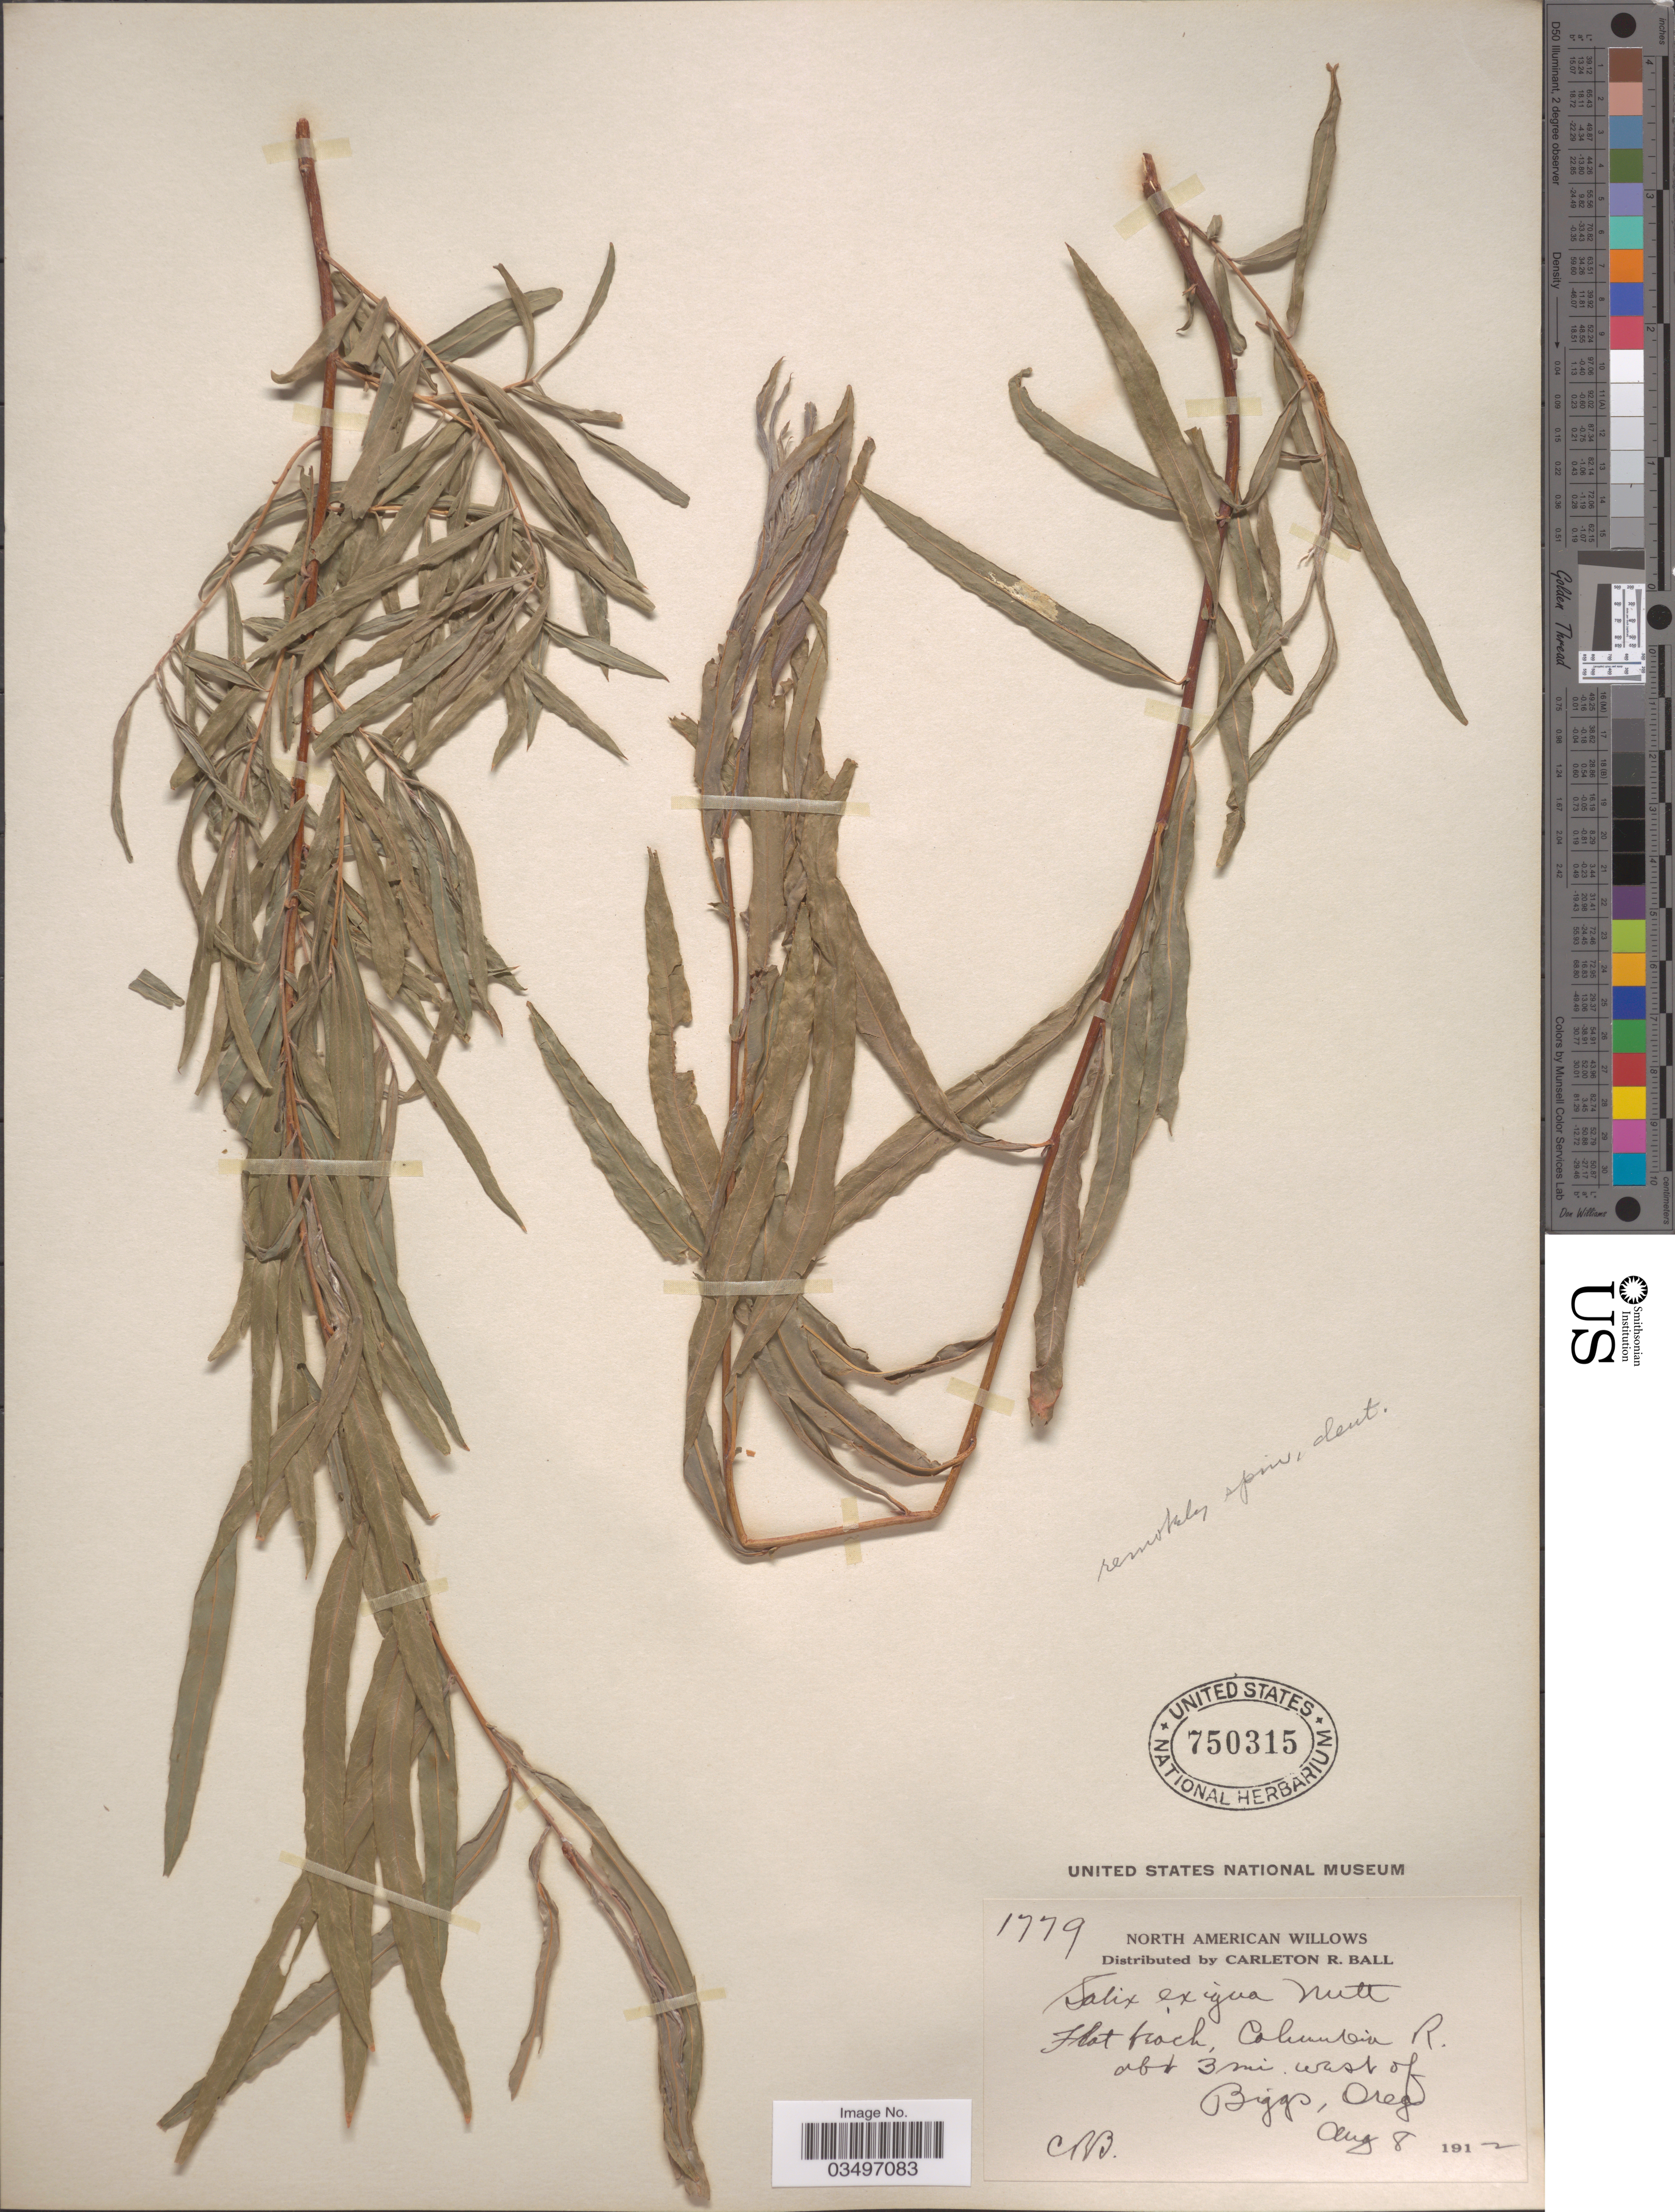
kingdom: Plantae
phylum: Tracheophyta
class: Magnoliopsida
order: Malpighiales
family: Salicaceae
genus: Salix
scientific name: Salix exigua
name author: Nutt.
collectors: C. R. Ball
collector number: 1779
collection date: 1912-08-08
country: United States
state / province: Oregon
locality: Columbia R. abt 3 mi. west of Biggs.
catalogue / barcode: US 750315